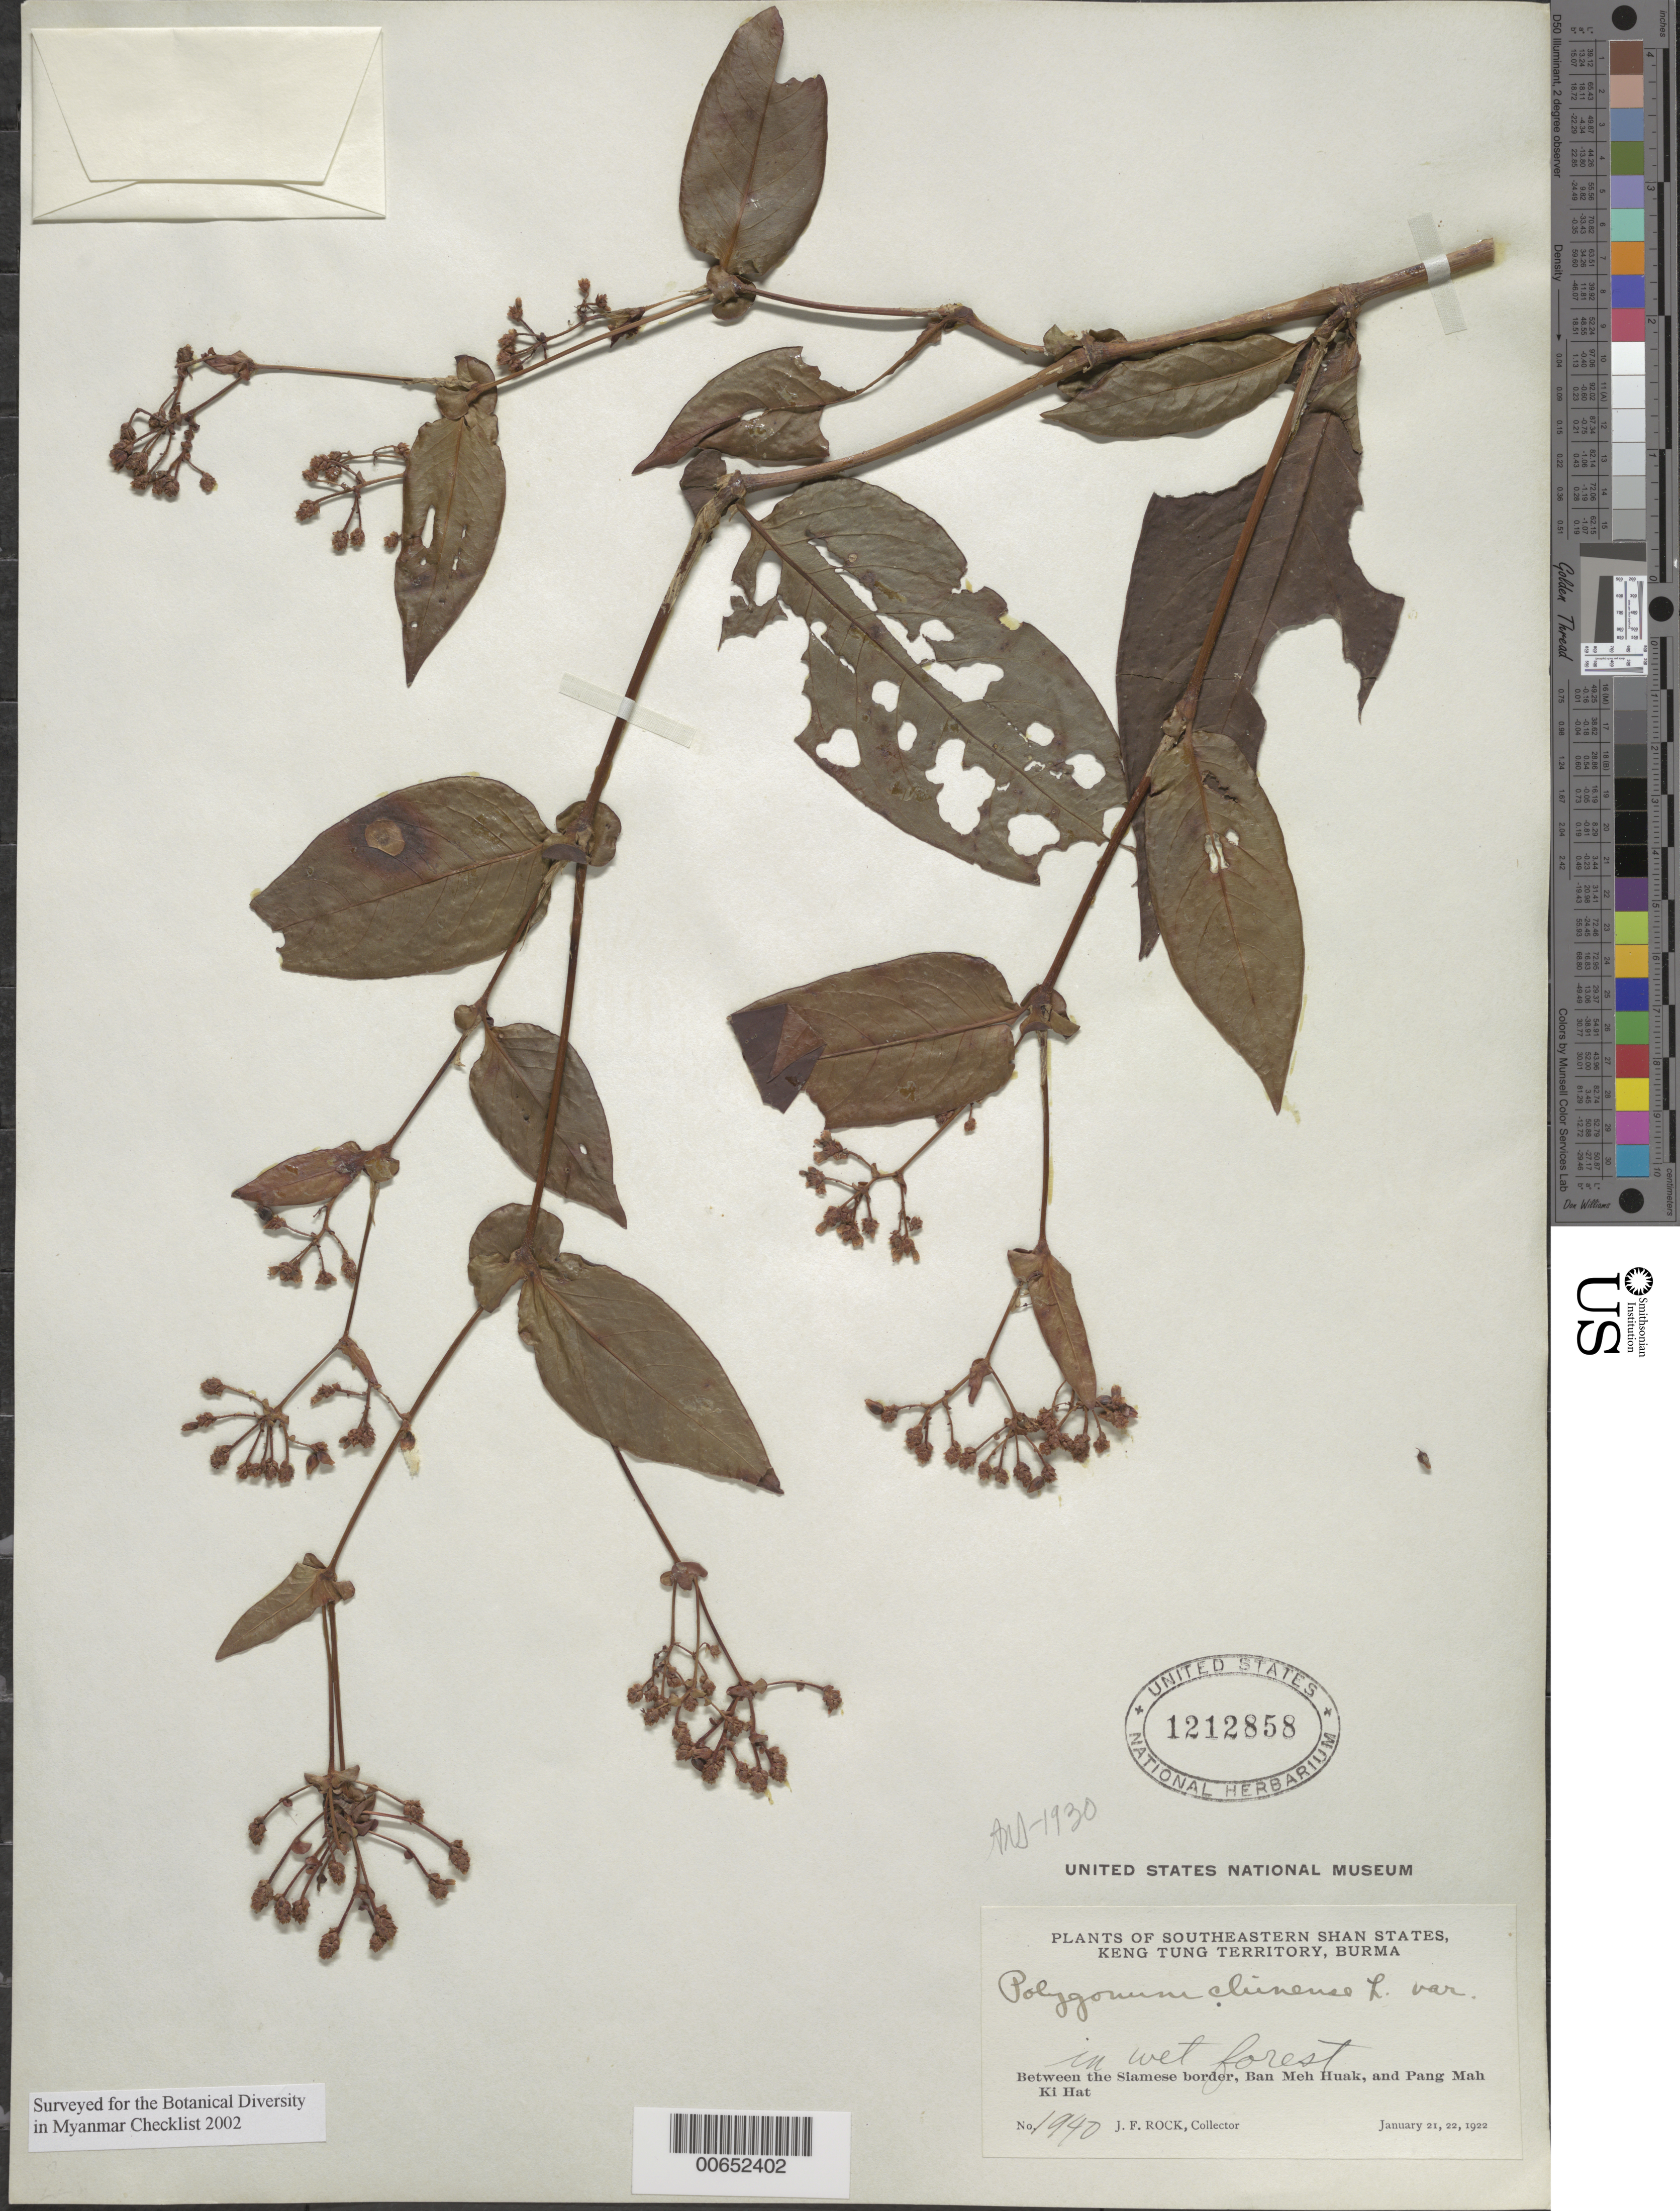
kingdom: Plantae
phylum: Tracheophyta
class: Magnoliopsida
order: Caryophyllales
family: Polygonaceae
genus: Polygonum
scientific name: Polygonum chinense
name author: L.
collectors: J. F. Rock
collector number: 1940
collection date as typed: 21 Jan 1922 to 22 Jan 1922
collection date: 1922-01-21/1922-01-22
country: Myanmar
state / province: Shan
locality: Keng Tung Territory, between the Siamese border, Ban Meh Huak, and Pang Mah Ki Hat.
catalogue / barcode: US 1212858